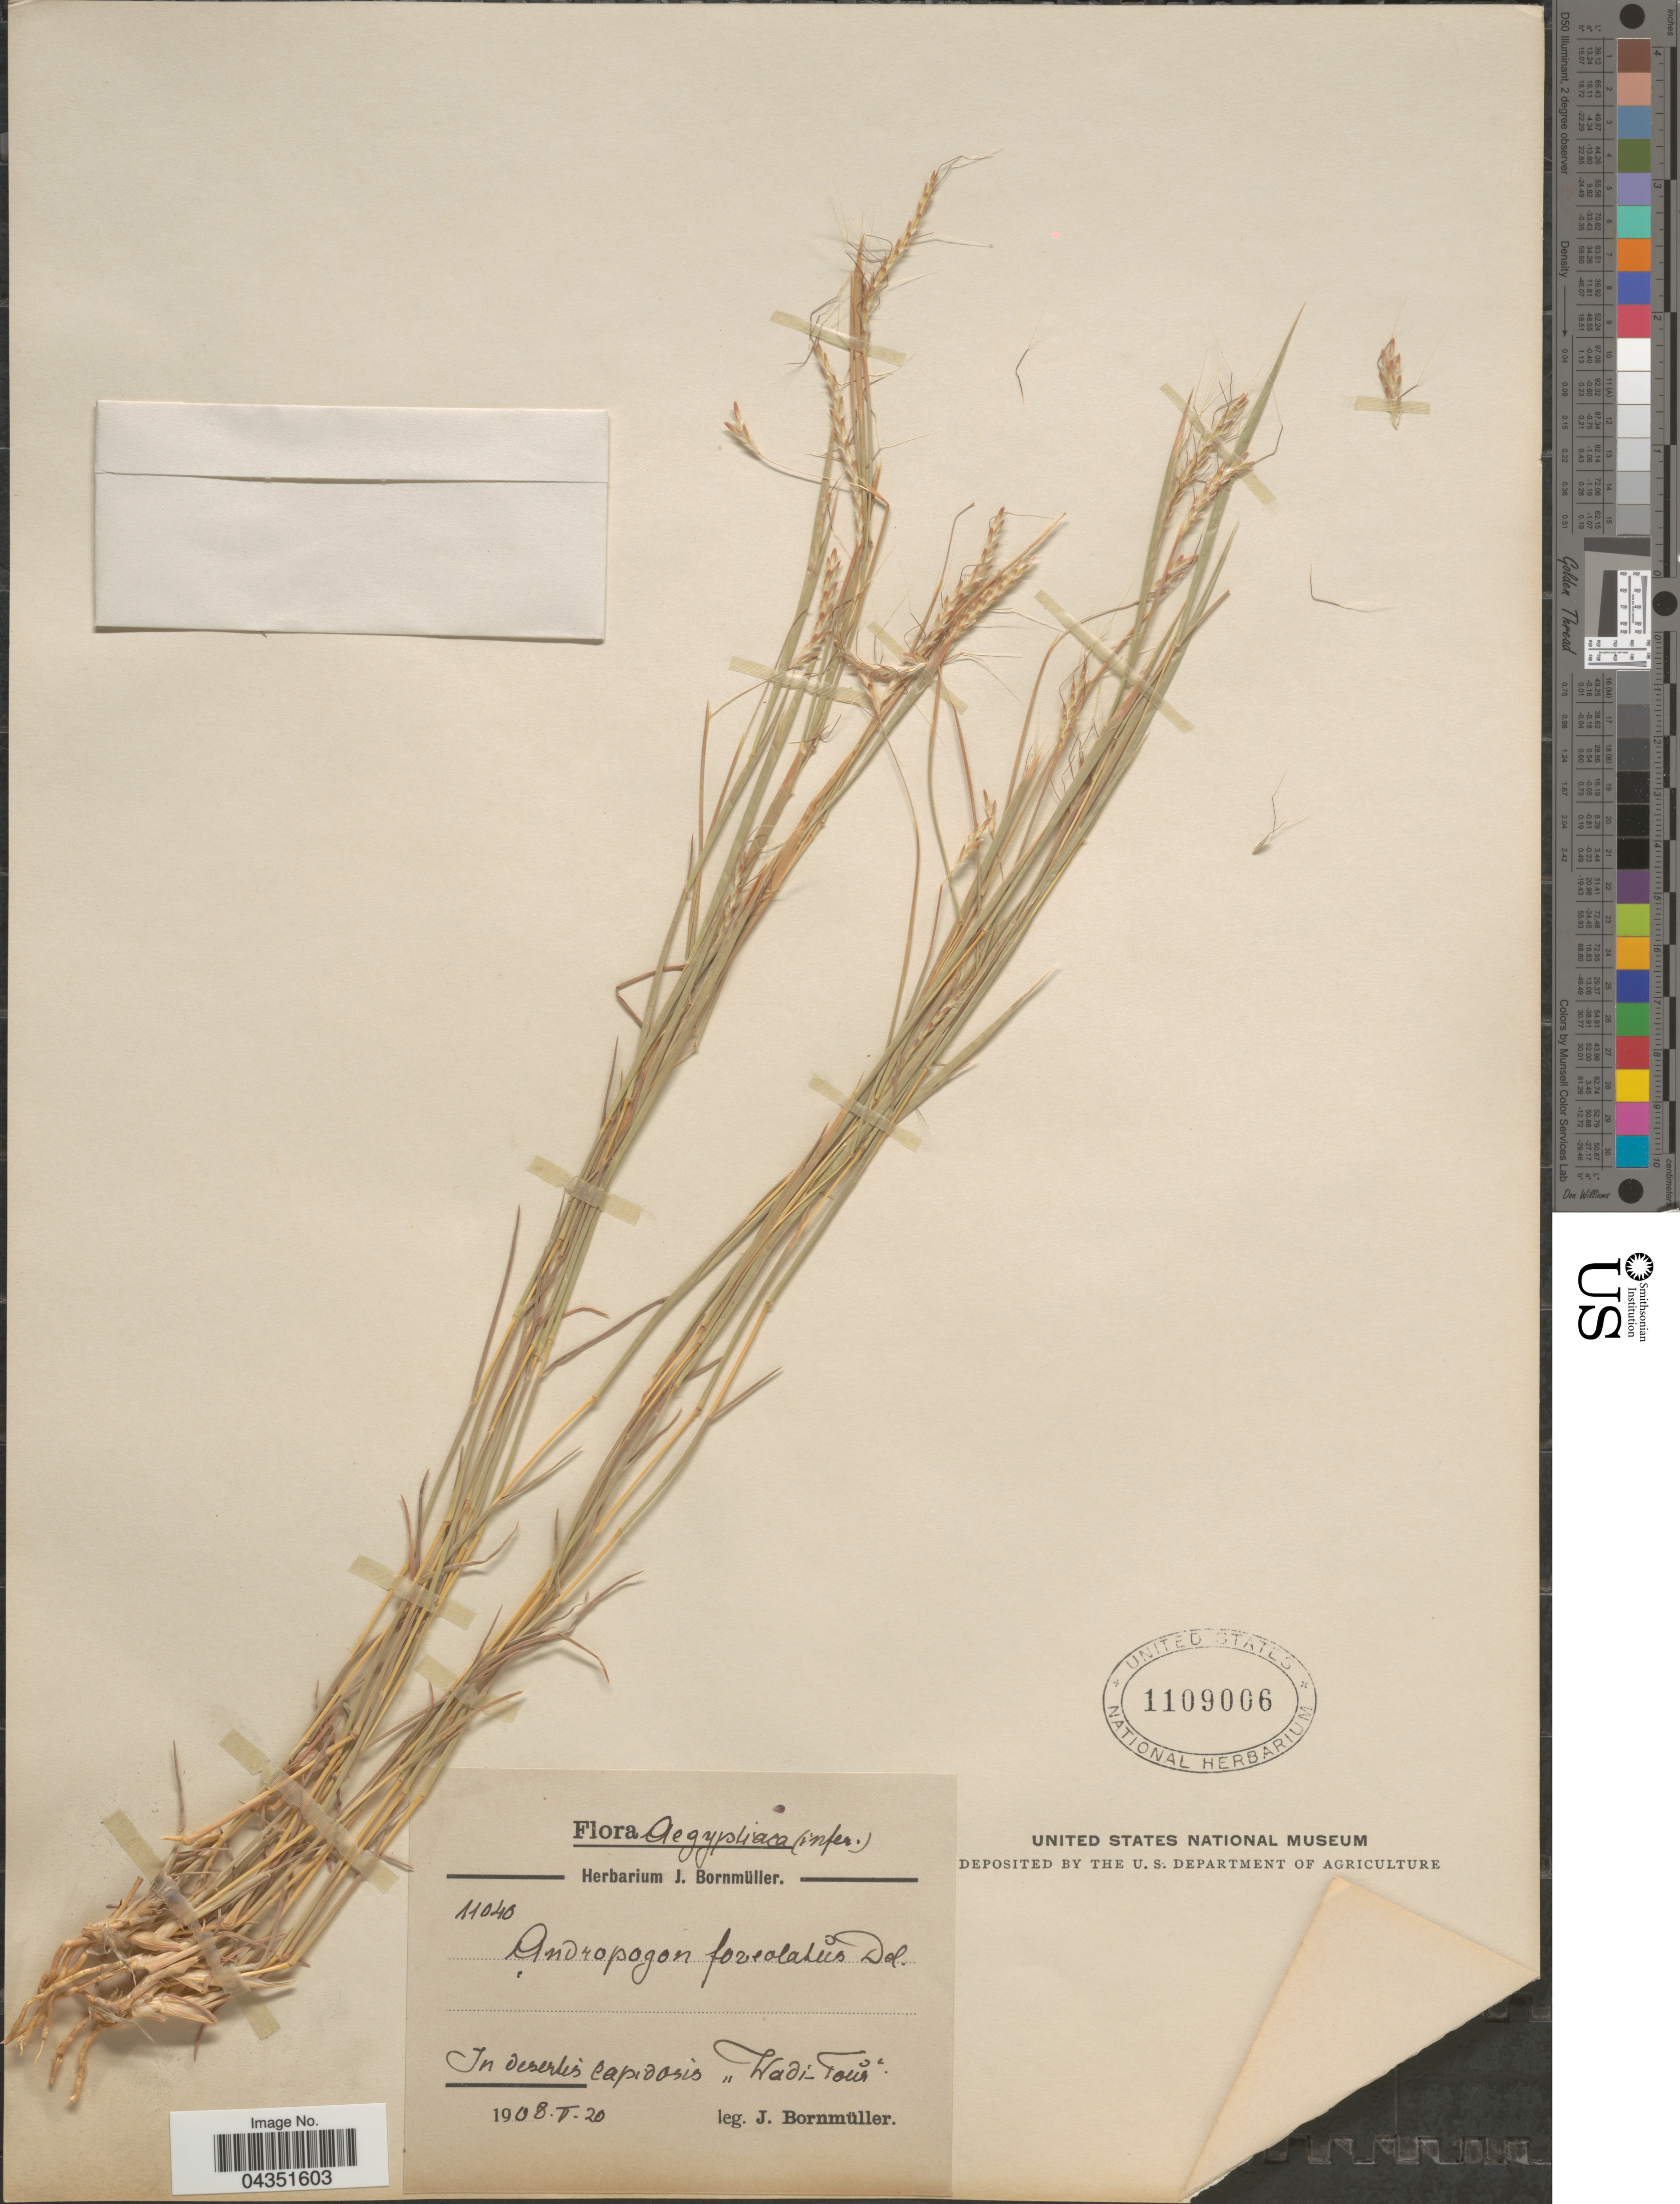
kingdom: Plantae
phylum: Tracheophyta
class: Liliopsida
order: Poales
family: Poaceae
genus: Eremopogon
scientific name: Eremopogon foveolatus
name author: (Delile) Stapf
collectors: J. Bornmüller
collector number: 11040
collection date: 1908-05-20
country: Egypt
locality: Aegyptiaca (infer.). In desertis lapidosis "Wadi Toŭs". [interpreted]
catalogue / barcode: US 1109006